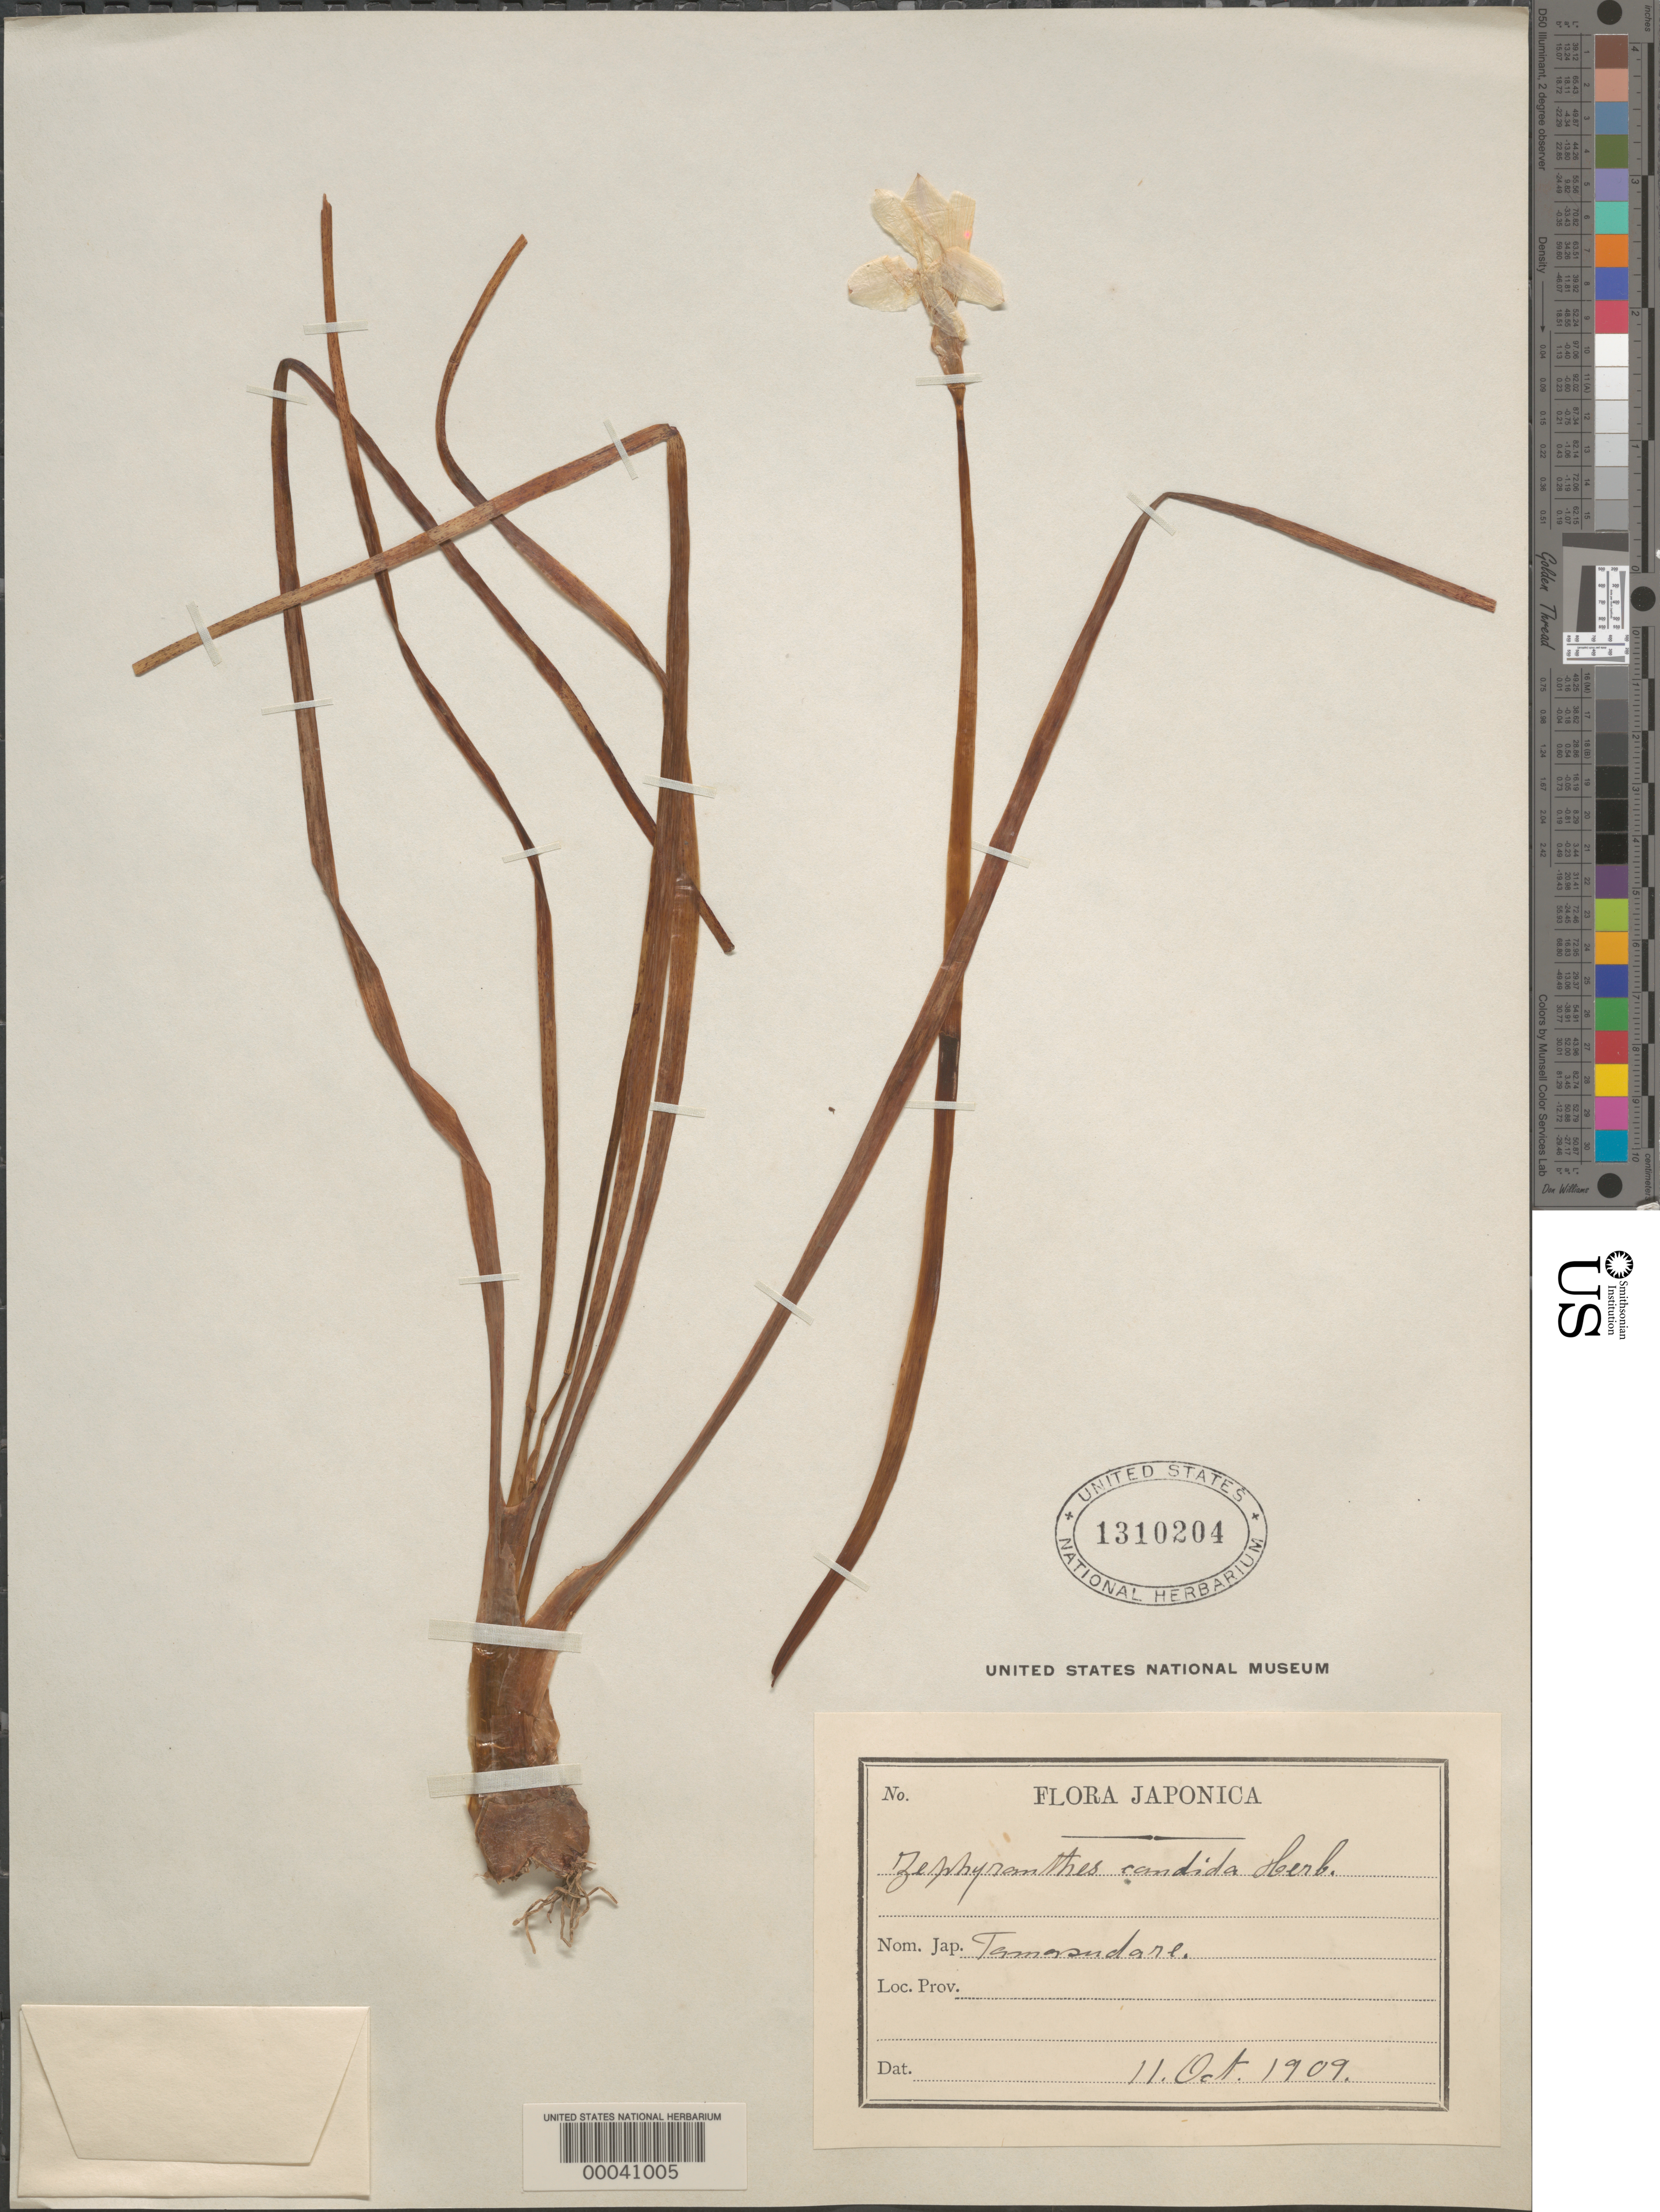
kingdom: Plantae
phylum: Tracheophyta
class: Liliopsida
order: Asparagales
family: Amaryllidaceae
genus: Zephyranthes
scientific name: Zephyranthes candida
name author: (Lindl.) Herb.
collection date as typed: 11 Oct 1909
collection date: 1909-10-11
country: Japan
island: Honshu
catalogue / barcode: US 1310204